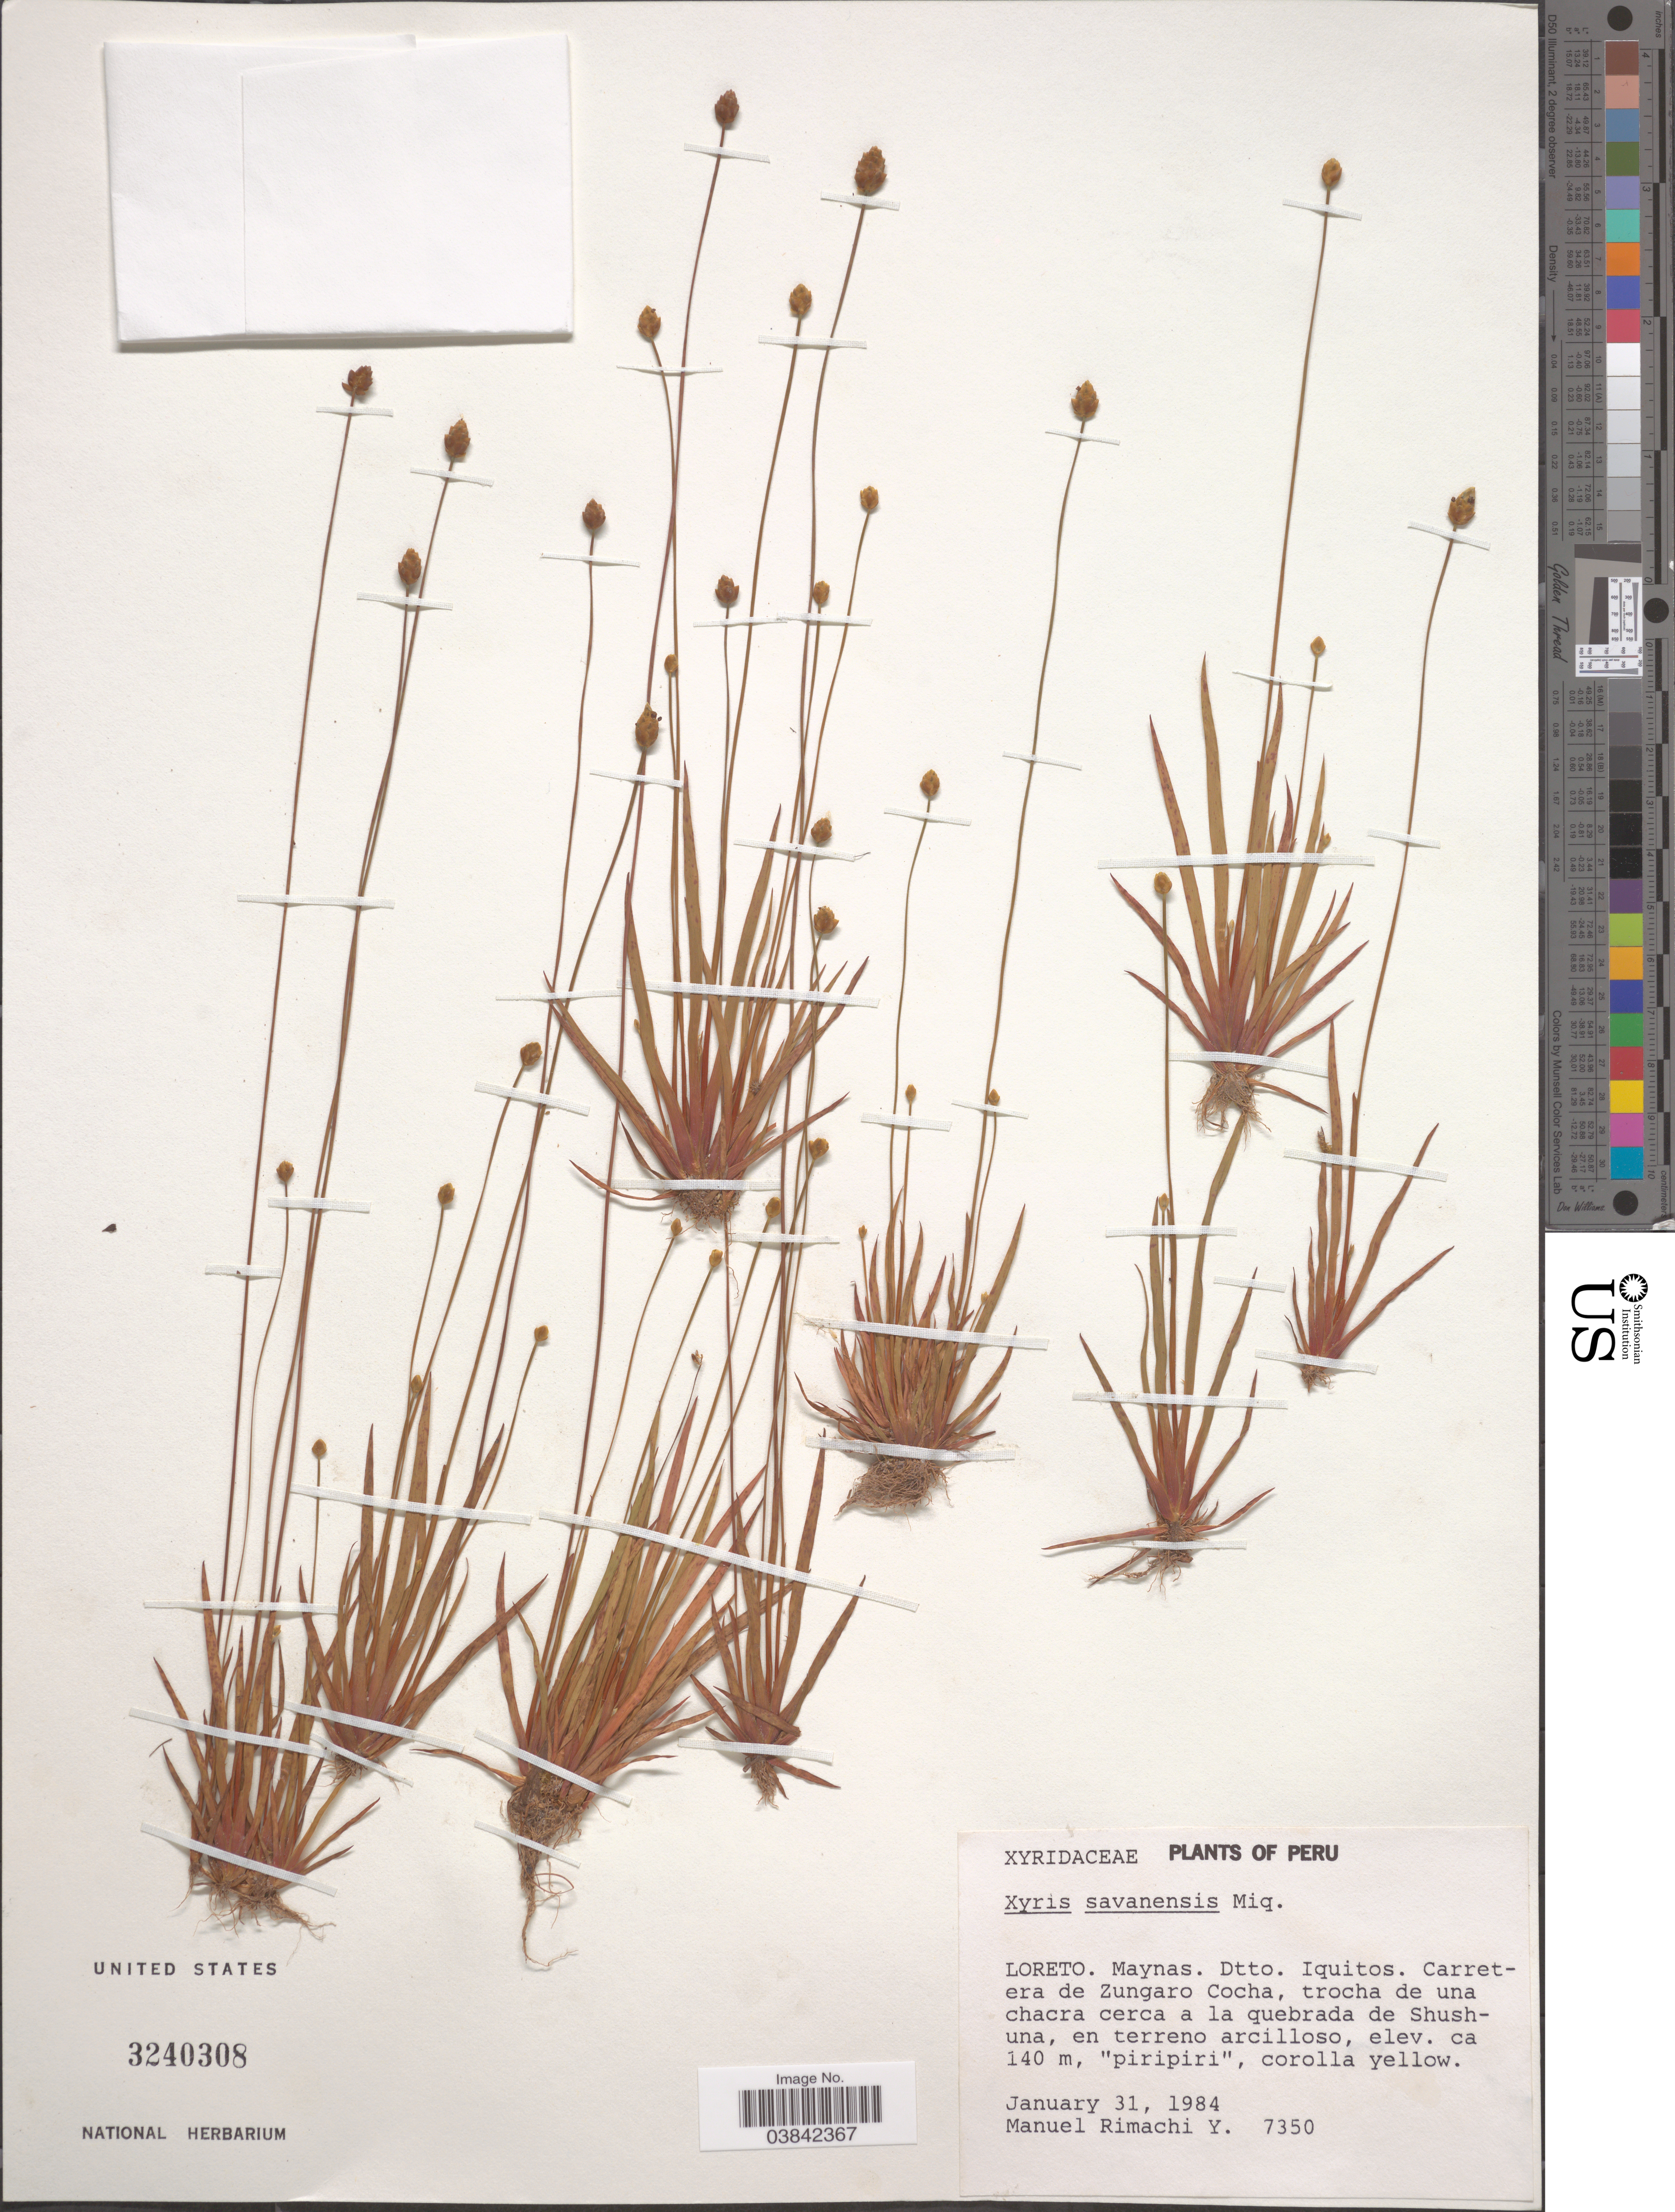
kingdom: Plantae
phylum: Tracheophyta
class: Liliopsida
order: Poales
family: Xyridaceae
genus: Xyris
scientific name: Xyris savanensis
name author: Miq.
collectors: M. Rimachi Y.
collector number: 7350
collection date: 1984-01-31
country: Peru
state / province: Loreto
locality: Maynas. Dtto. Iquitos. Carretera de Zungaro Cocha, trocha de una chacra cerca a la quebrada de Shushuna, en terreno arcilloso.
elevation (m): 140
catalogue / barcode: US 3240308